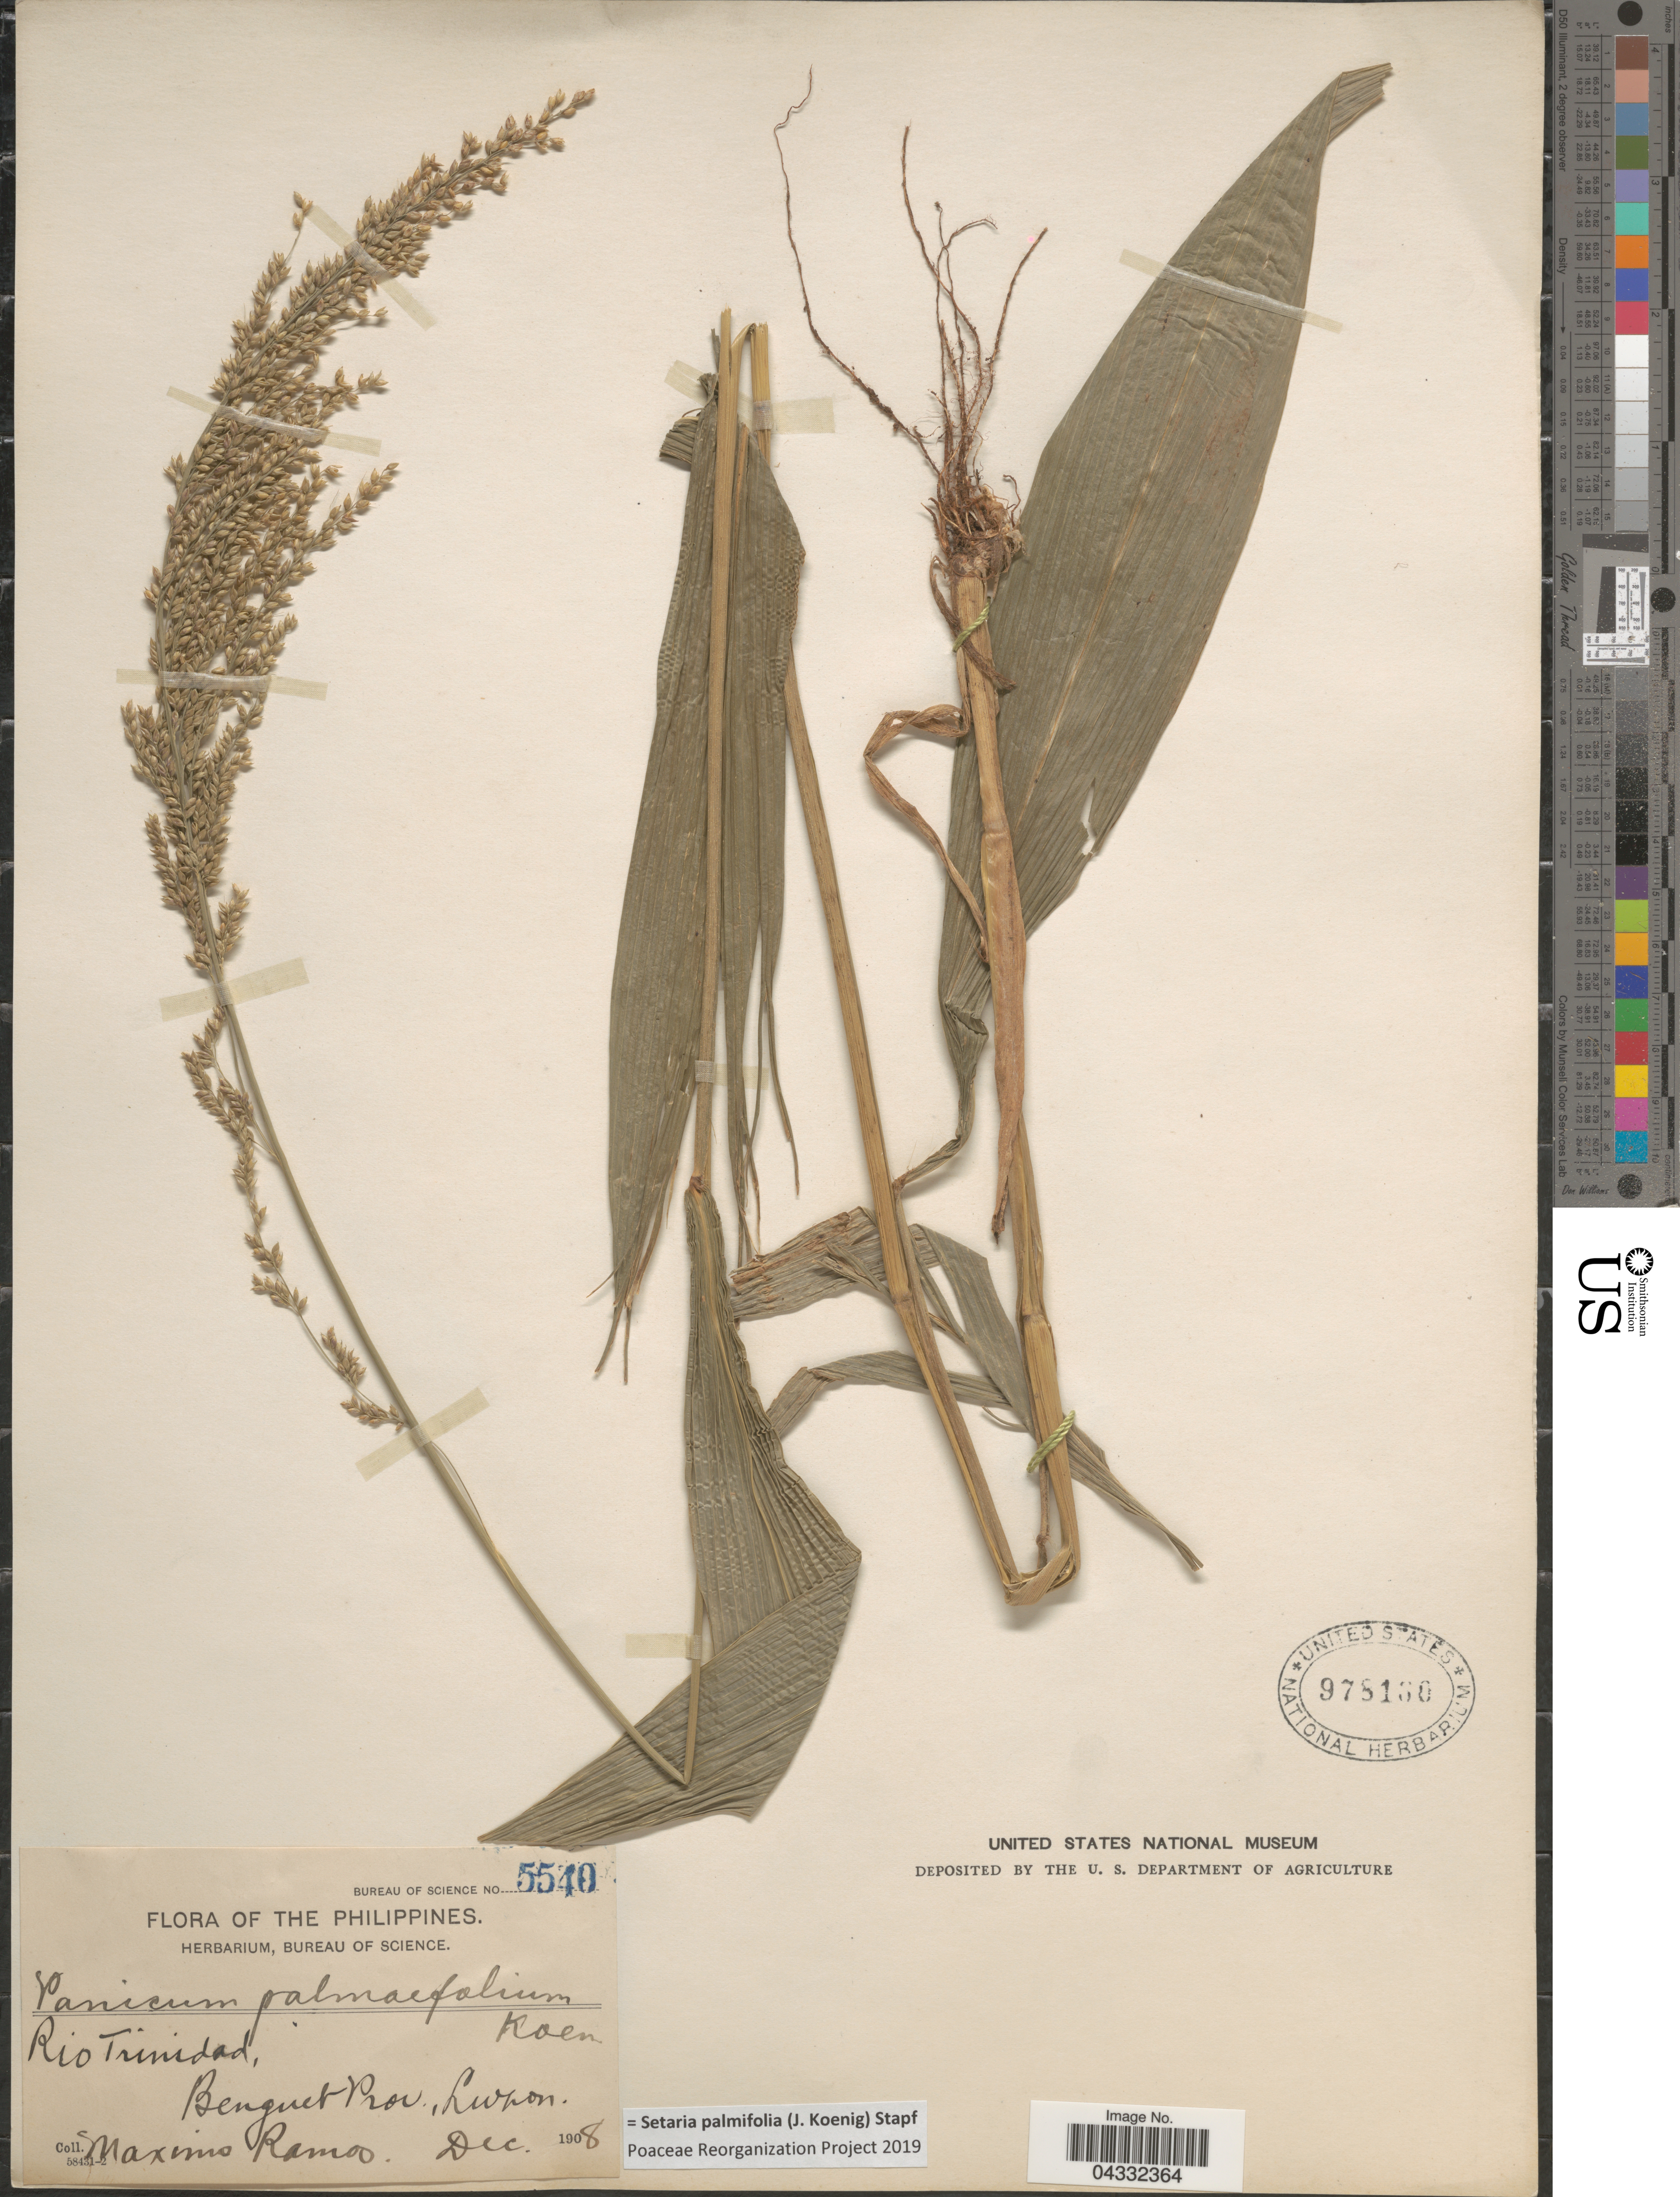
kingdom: Plantae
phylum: Tracheophyta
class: Liliopsida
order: Poales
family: Poaceae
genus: Setaria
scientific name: Setaria palmifolia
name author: (J. Koenig) Stapf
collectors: M. Ramos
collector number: Bureau of Science 5540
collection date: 1908-12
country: Philippines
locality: Rio Trinidad, Benguet Prov., Luzon.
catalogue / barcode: US 978160